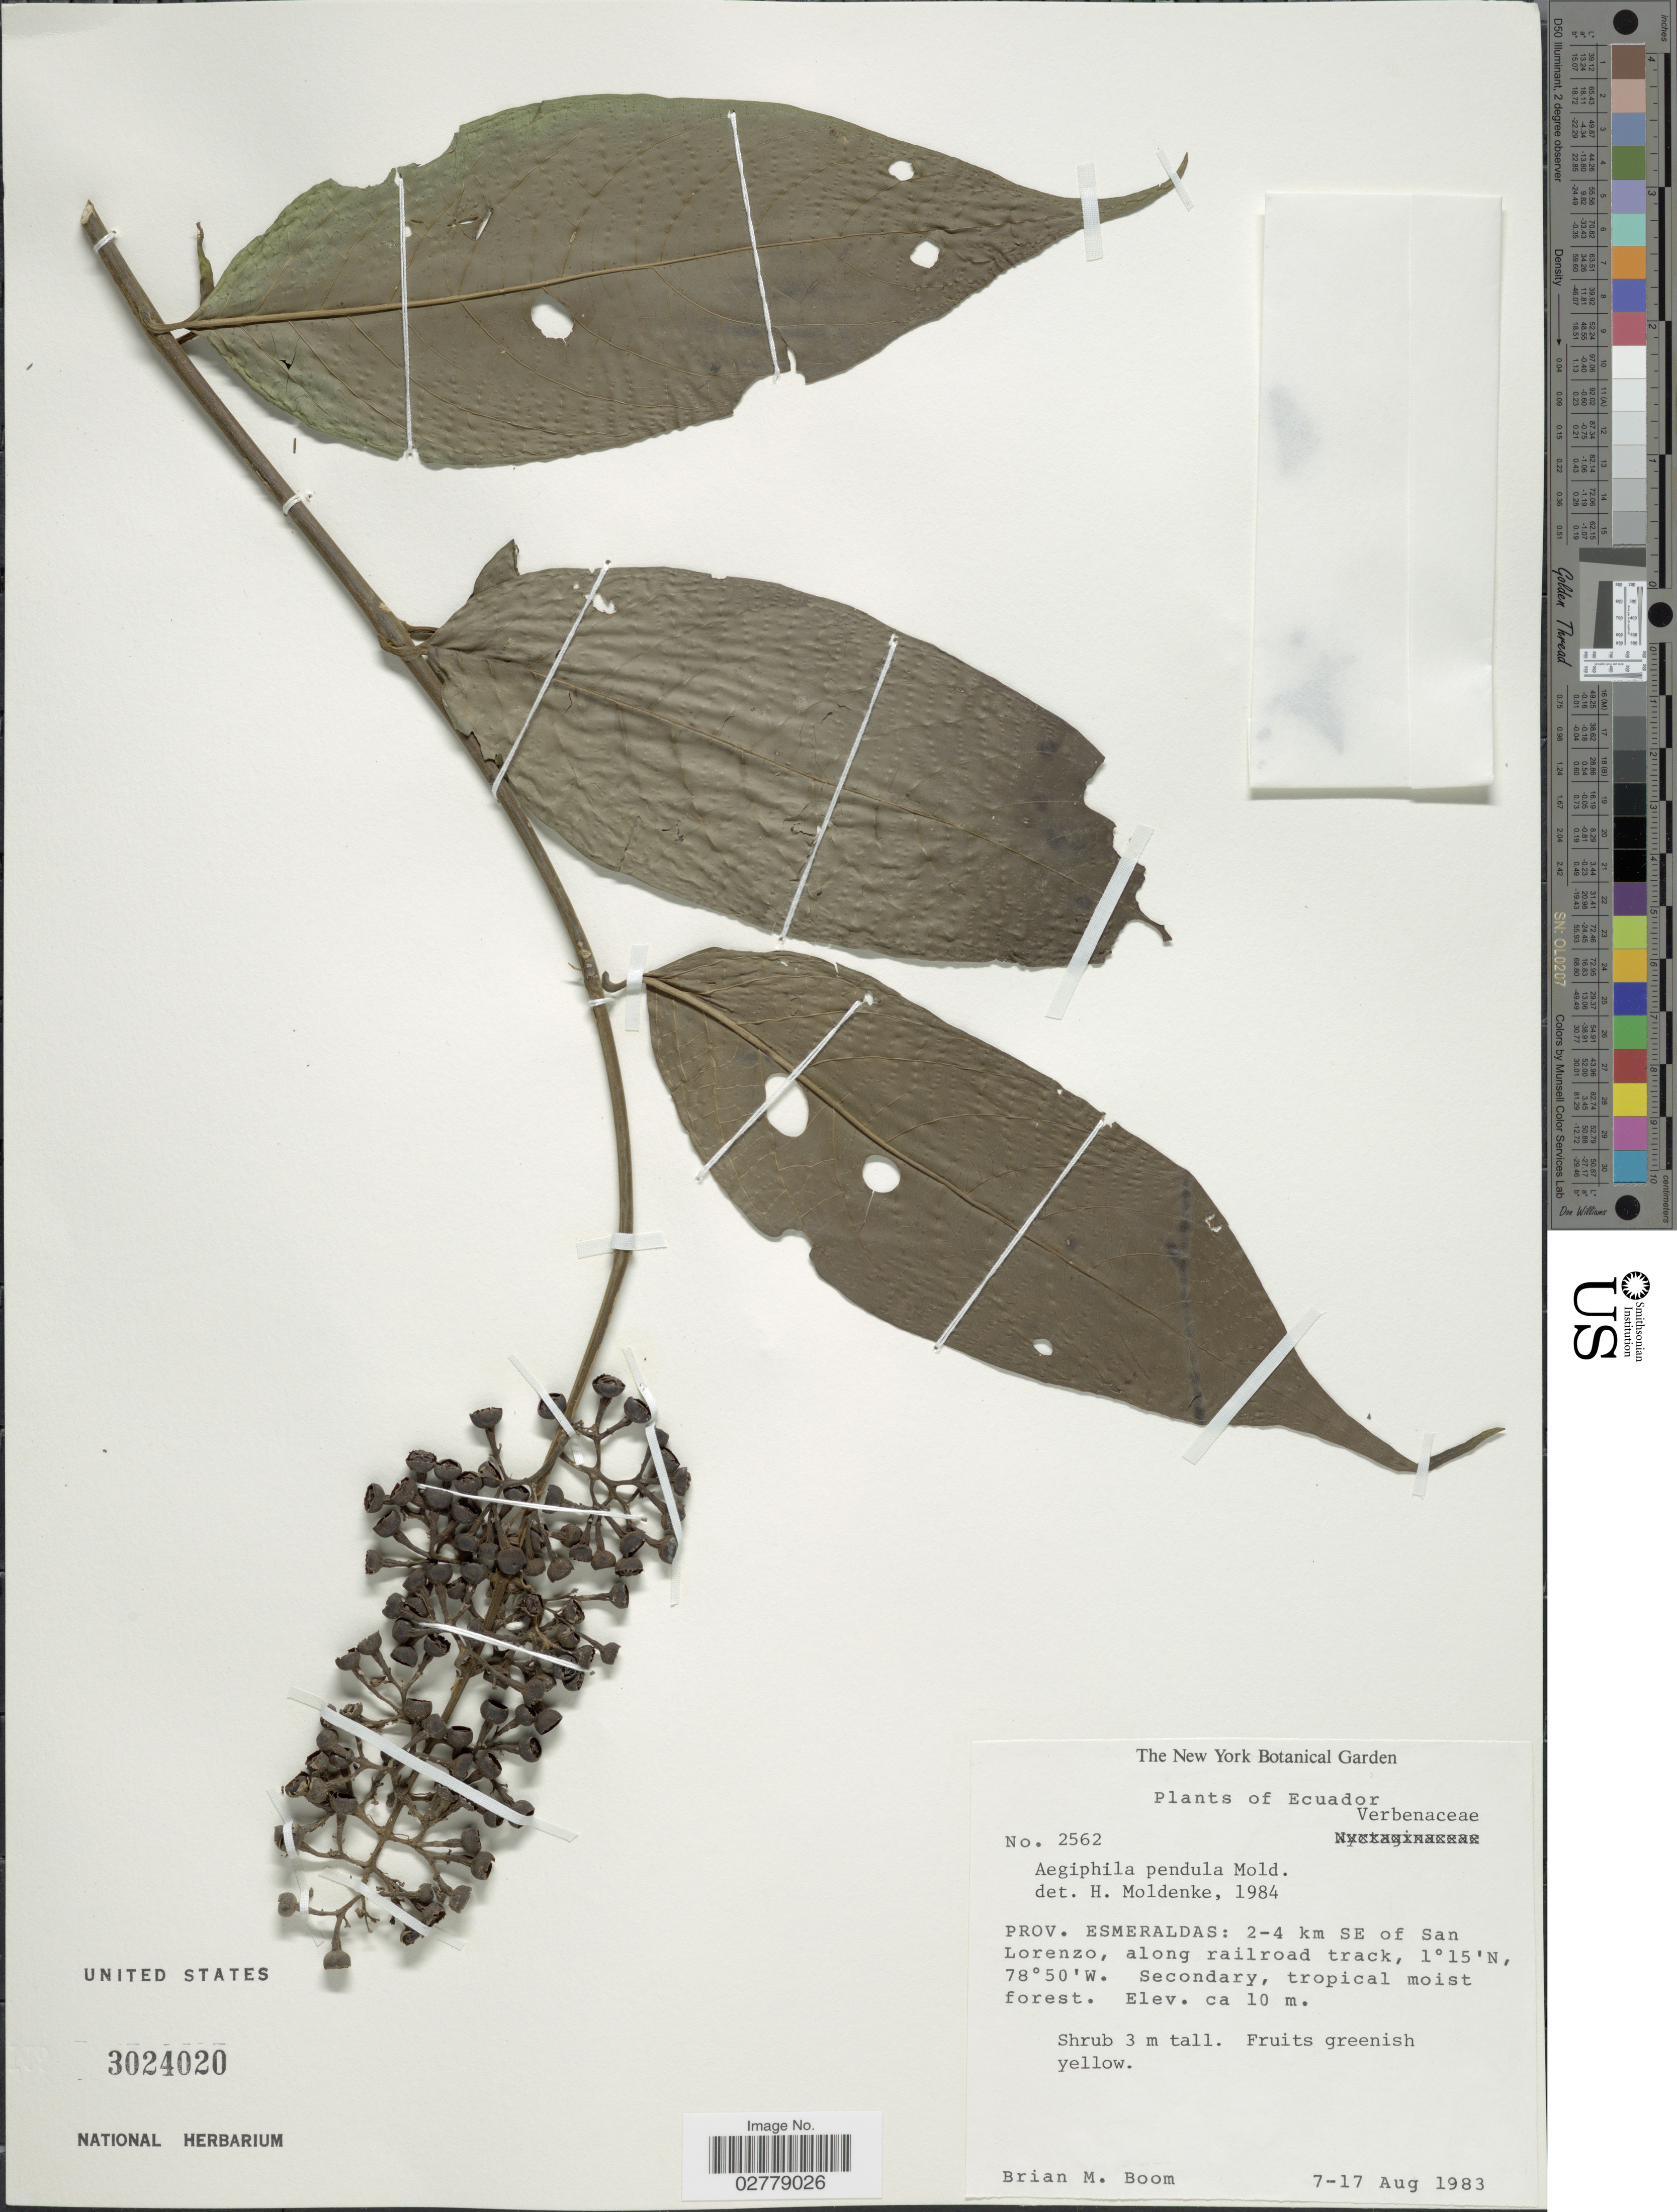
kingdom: Plantae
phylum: Tracheophyta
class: Magnoliopsida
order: Lamiales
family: Lamiaceae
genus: Aegiphila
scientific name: Aegiphila pendula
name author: Moldenke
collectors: B. M. Boom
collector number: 2562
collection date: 1983-08-07/1983-08-17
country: Ecuador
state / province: Esmeraldas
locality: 2-4 km SE of San Lorenzo, along railroad track.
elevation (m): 10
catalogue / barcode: US 3024020